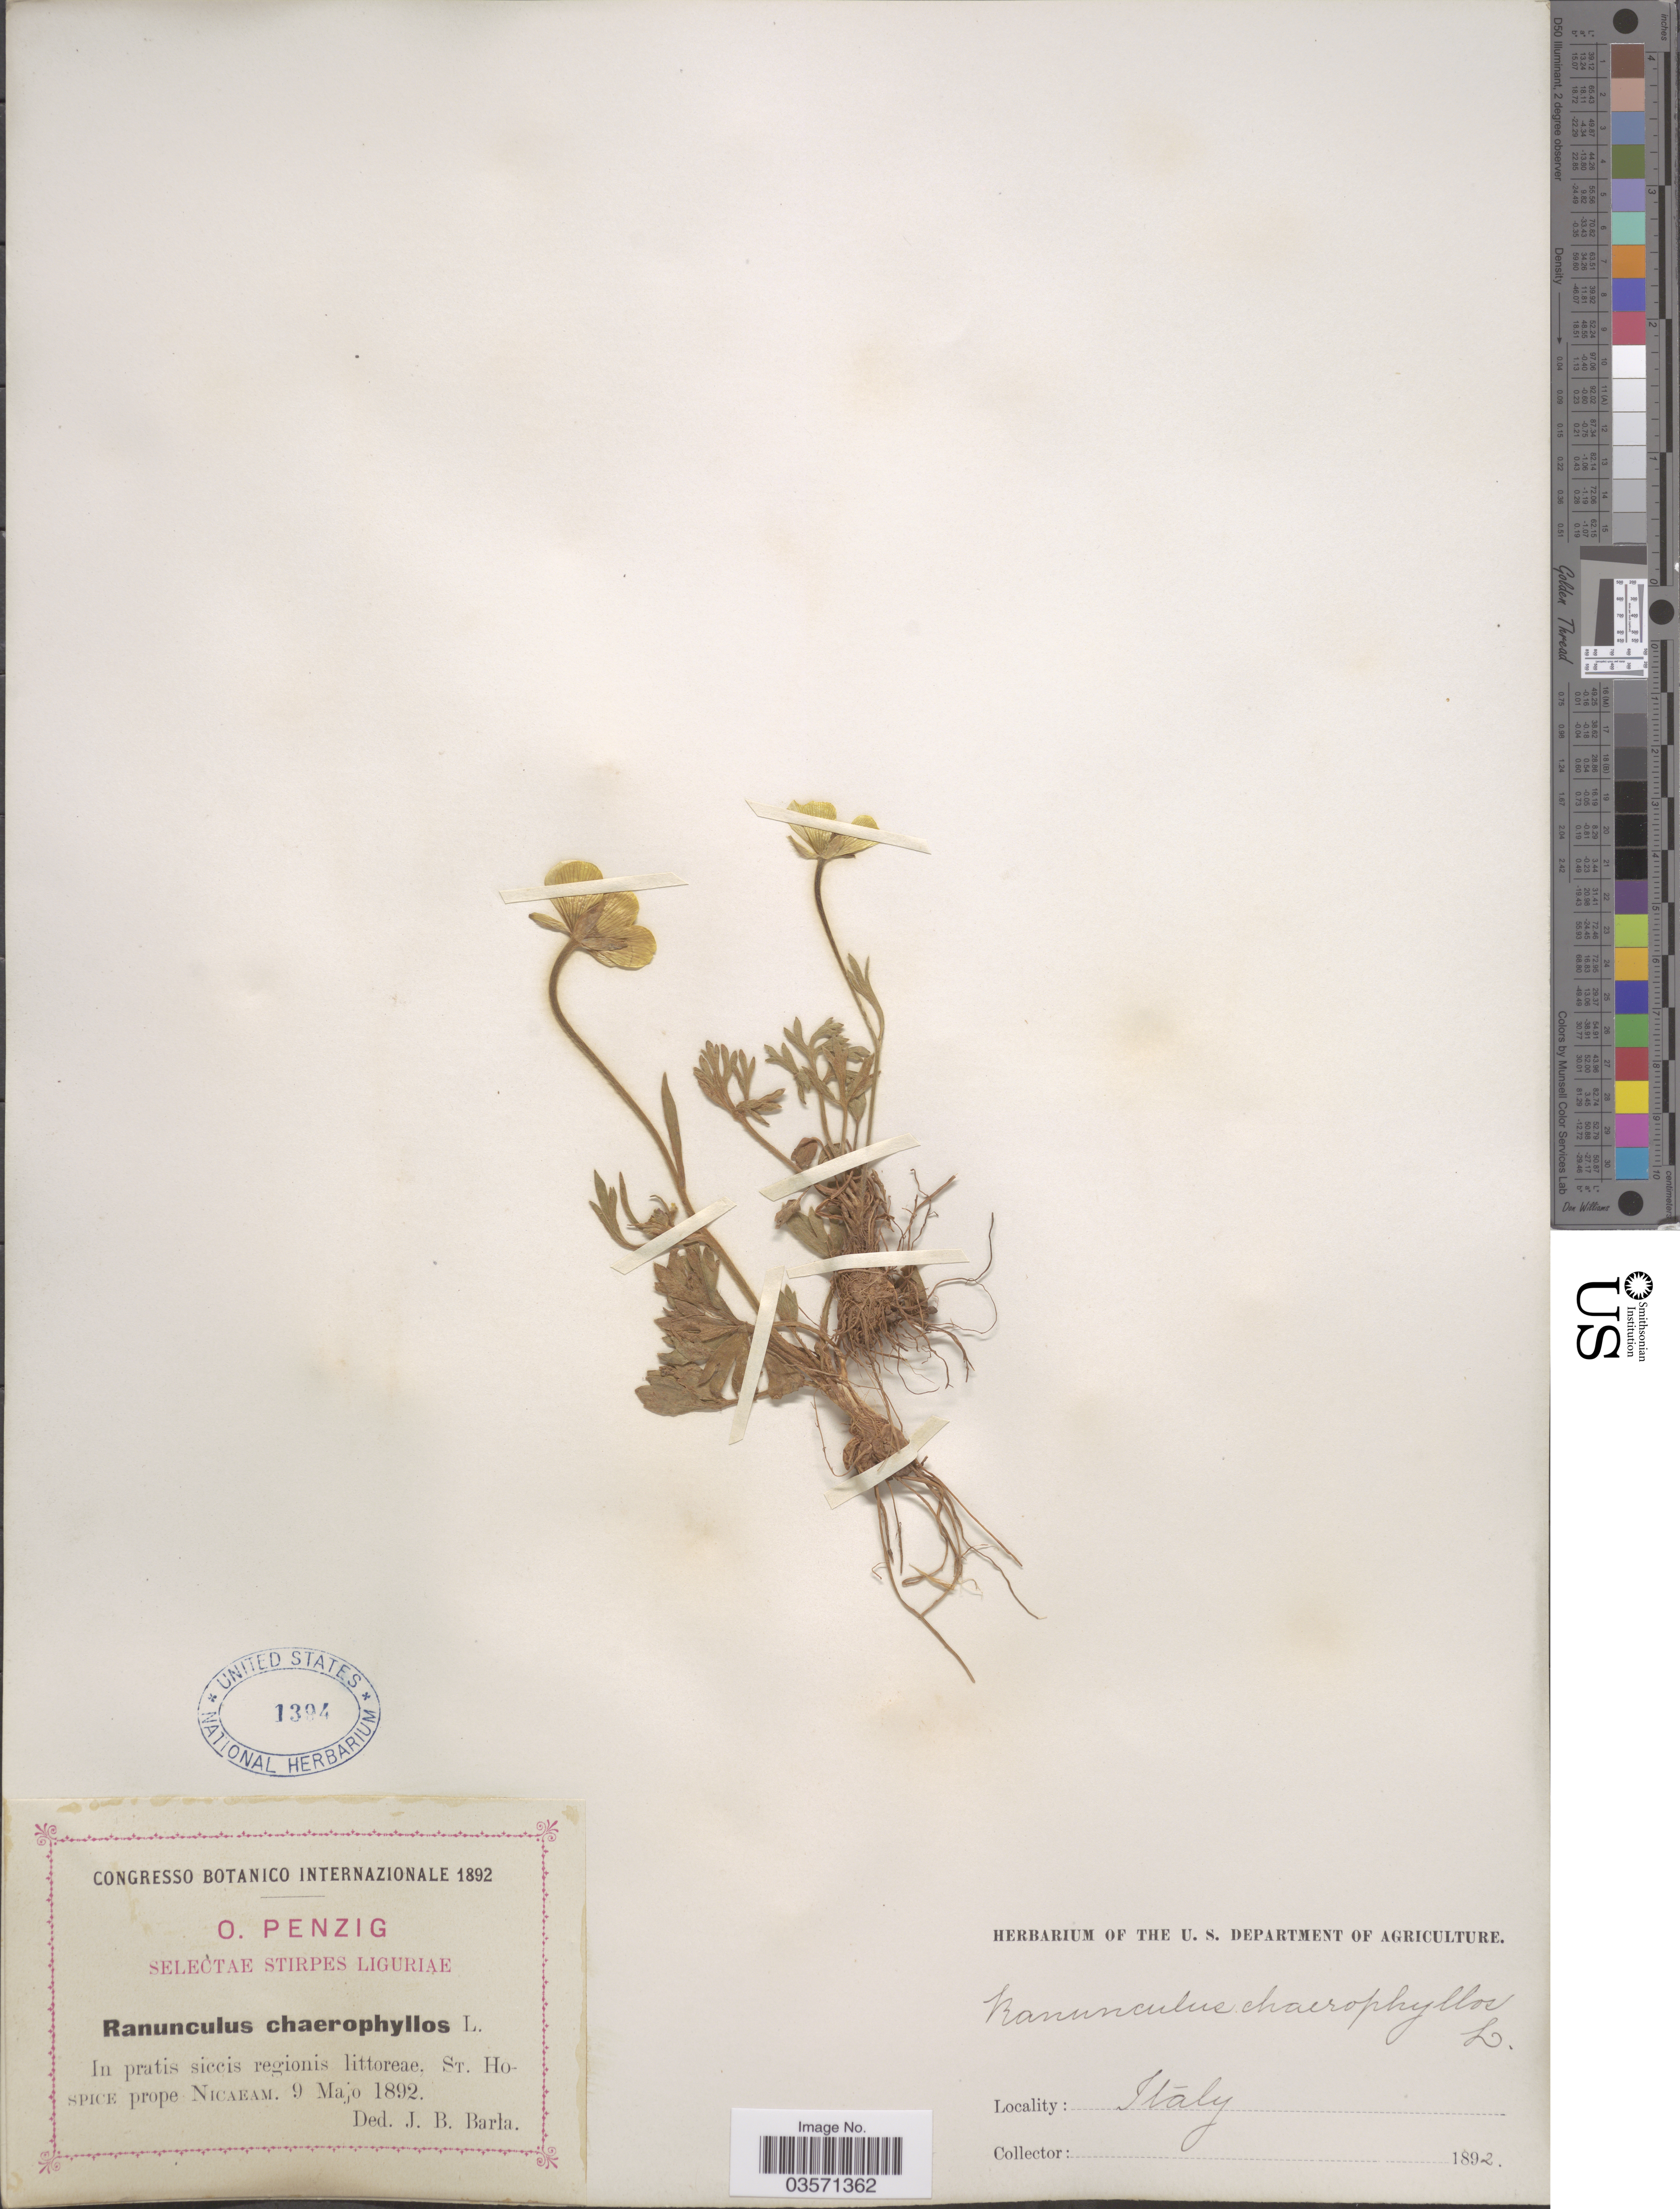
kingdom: Plantae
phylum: Tracheophyta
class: Magnoliopsida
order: Ranunculales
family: Ranunculaceae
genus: Ranunculus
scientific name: Ranunculus chaerophyllos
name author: L.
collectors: O. Penzig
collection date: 1892-05-09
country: Italy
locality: In pratis siccis regionis littoreae, St. Hospisce prope Nicaeam.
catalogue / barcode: US 1394